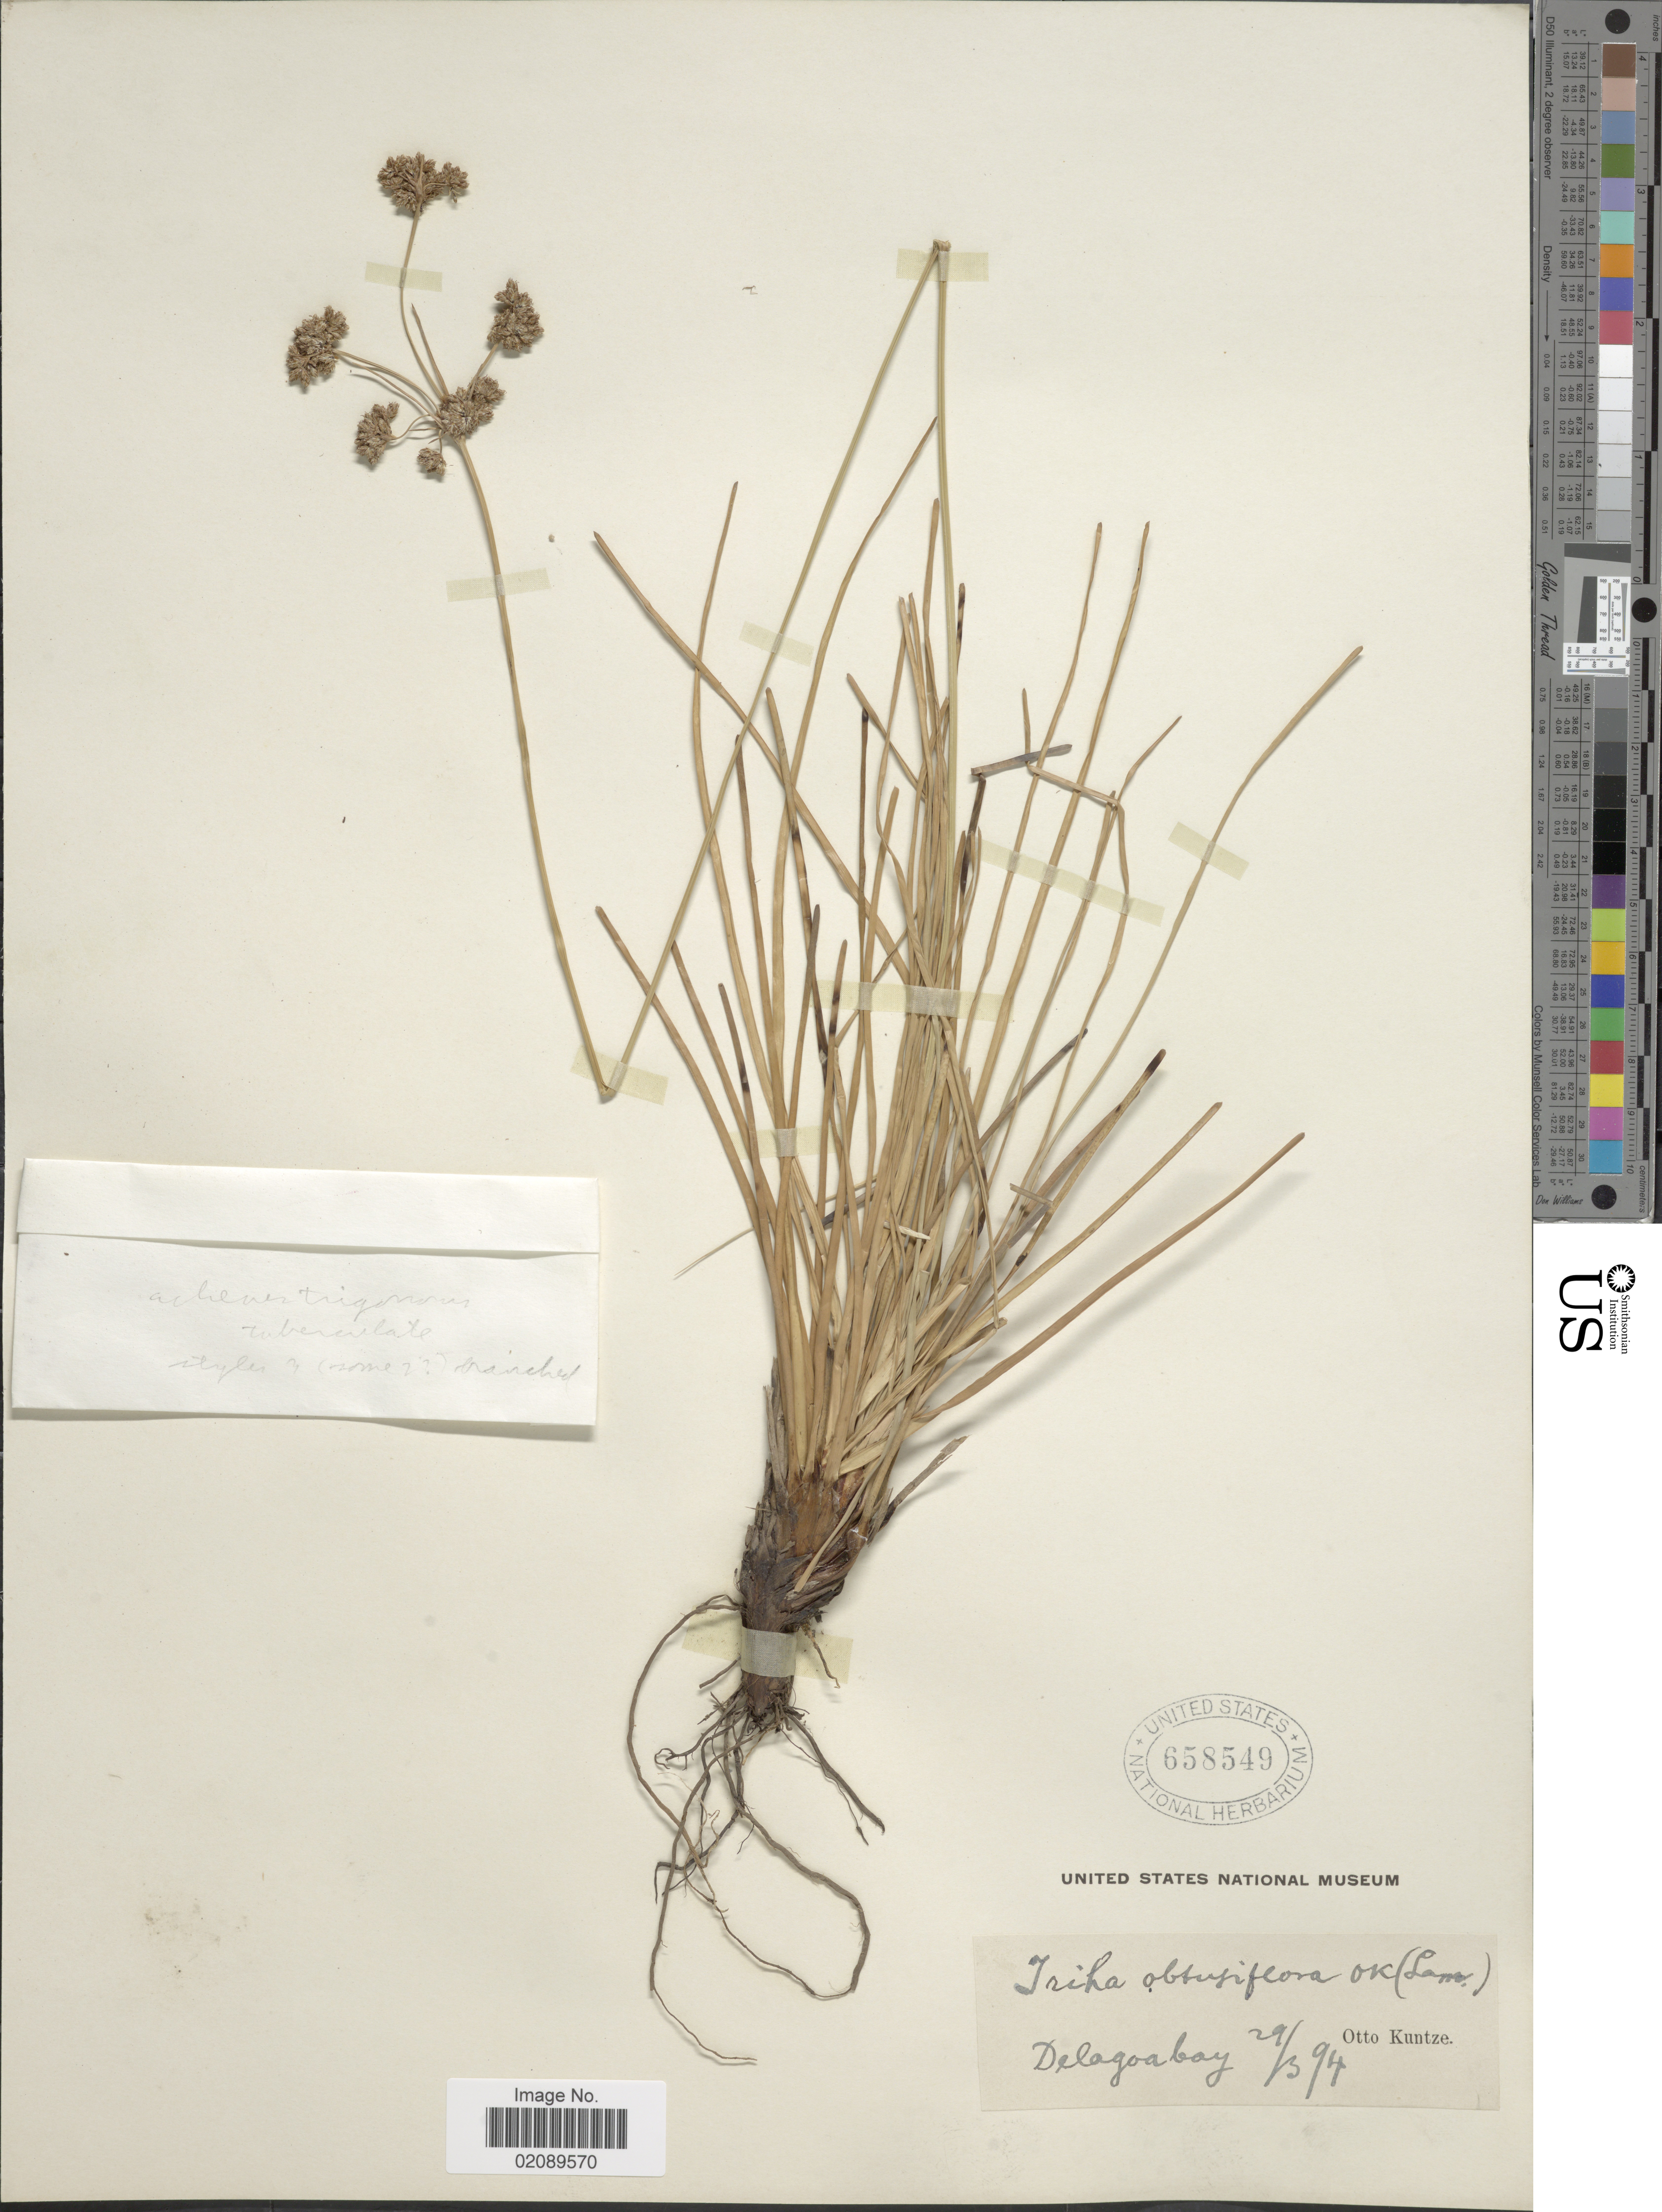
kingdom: Plantae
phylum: Tracheophyta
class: Liliopsida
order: Poales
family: Cyperaceae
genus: Fimbristylis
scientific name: Fimbristylis cymosa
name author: R. Br.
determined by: Strong, Mark T., (BOT), Smithsonian Institution - National Museum of Natural History (UNITED STATES)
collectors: C.E.O. Kuntze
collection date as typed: Transcribed d/m/y: 29/3/94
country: Mozambique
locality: Delagoa bay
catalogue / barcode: US 658549